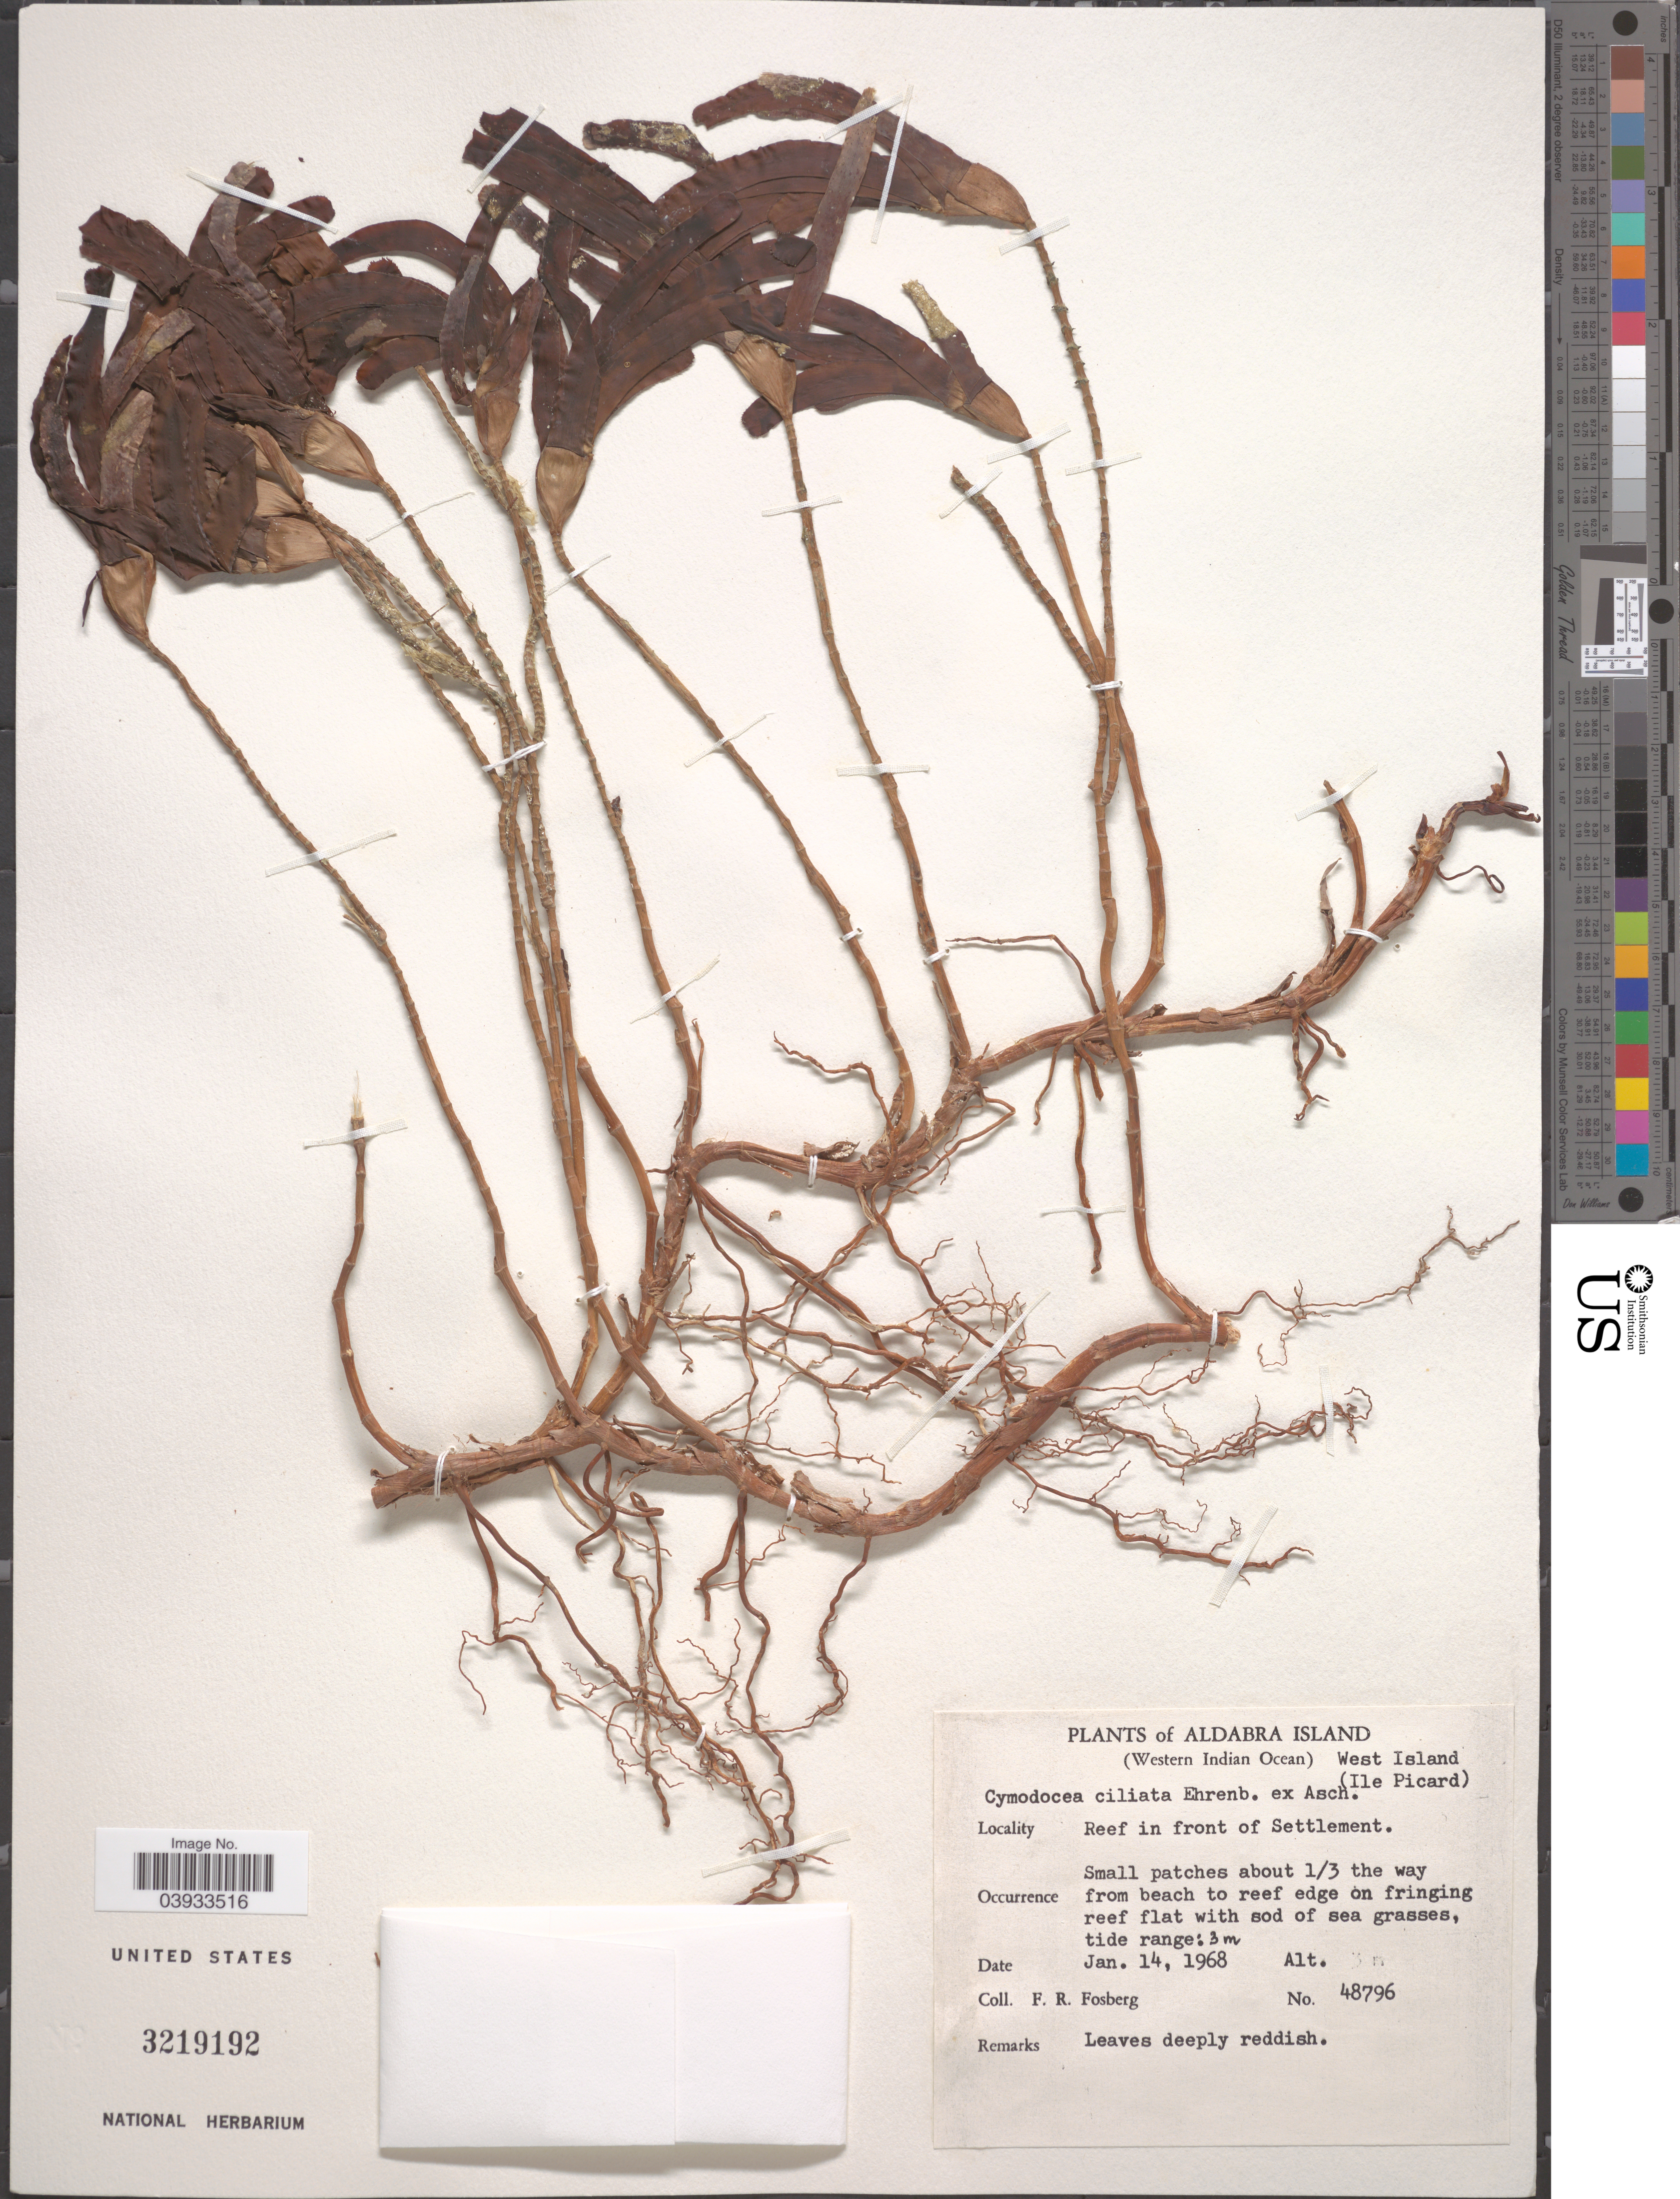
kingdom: Plantae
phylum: Tracheophyta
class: Liliopsida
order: Alismatales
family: Cymodoceaceae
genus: Thalassodendron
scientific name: Thalassodendron ciliatum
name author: (Forssk.) Hartog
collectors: F. R. Fosberg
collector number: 48796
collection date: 1968-01-14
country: Seychelles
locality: Aldabra Island. (Western Indian Ocean) West Island (Ile Picard). In front of Settlement.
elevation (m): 3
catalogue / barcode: US 3219192